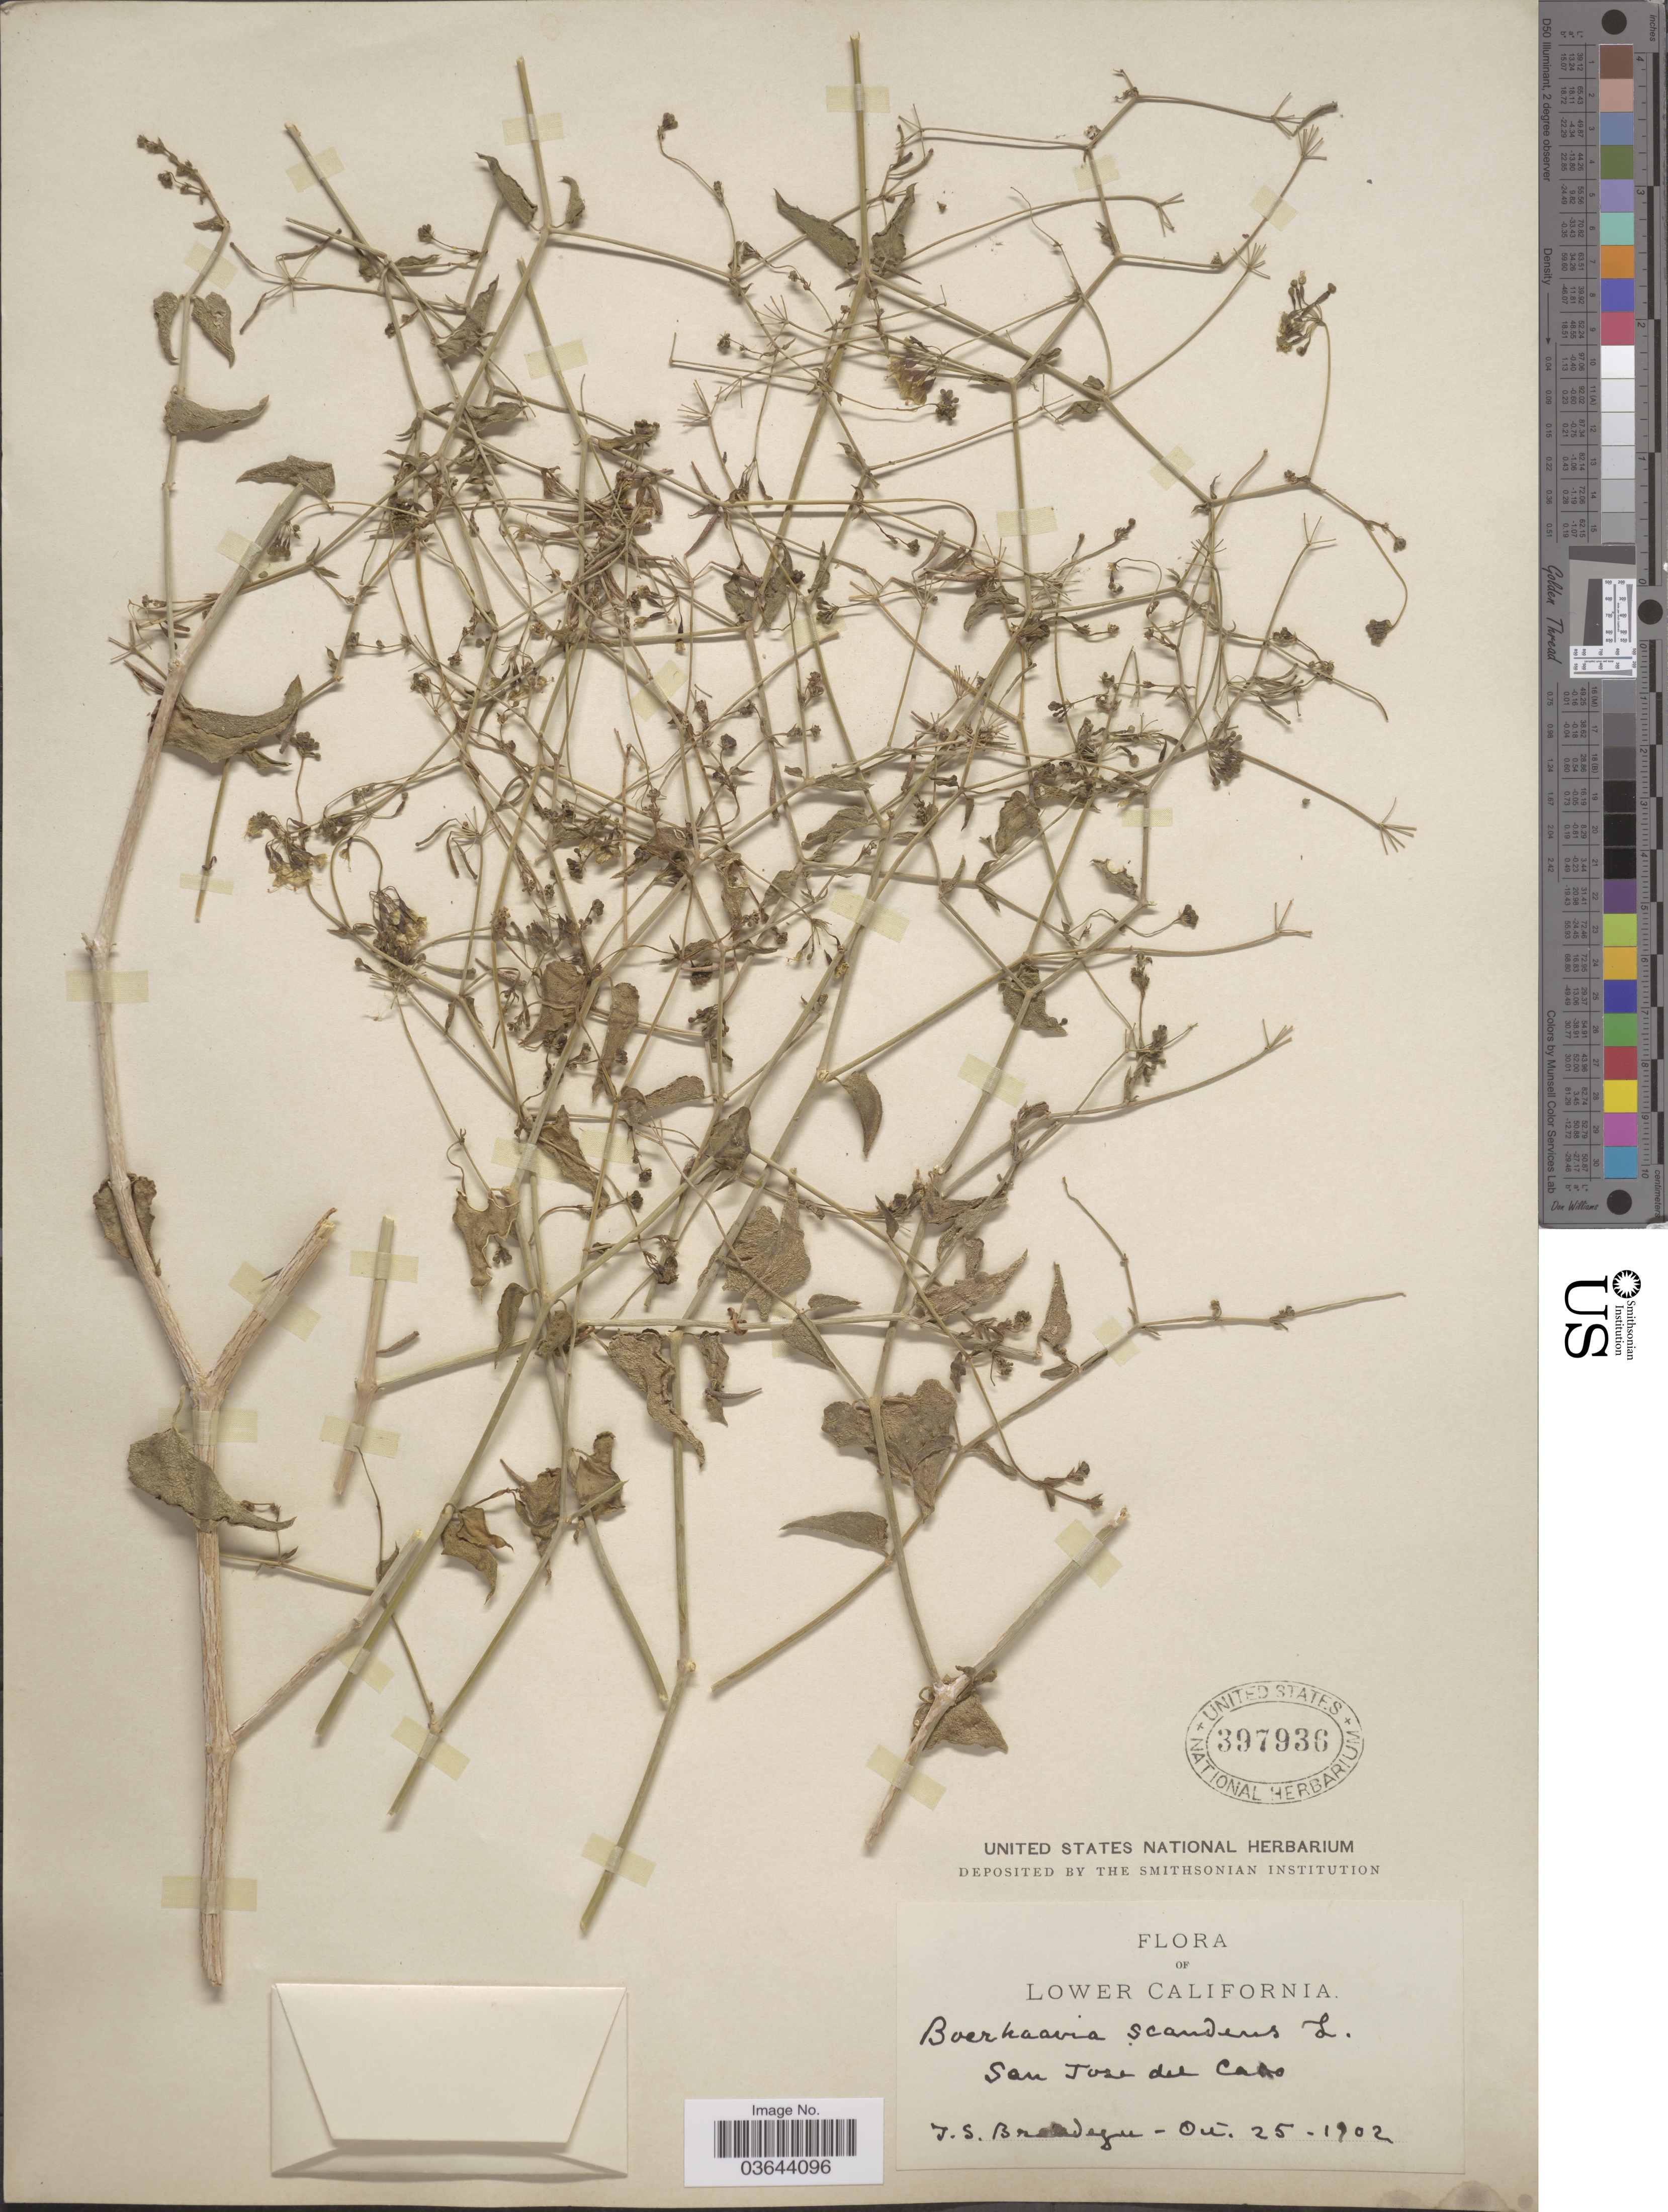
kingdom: Plantae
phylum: Tracheophyta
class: Magnoliopsida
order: Caryophyllales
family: Nyctaginaceae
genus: Commicarpus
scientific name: Commicarpus scandens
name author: (L.) Standl.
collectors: T. S. Brandegee (herbarium)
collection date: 1902-10-25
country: Mexico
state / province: Baja California Sur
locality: Lower California. San Jose del Cabo.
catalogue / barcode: US 397936